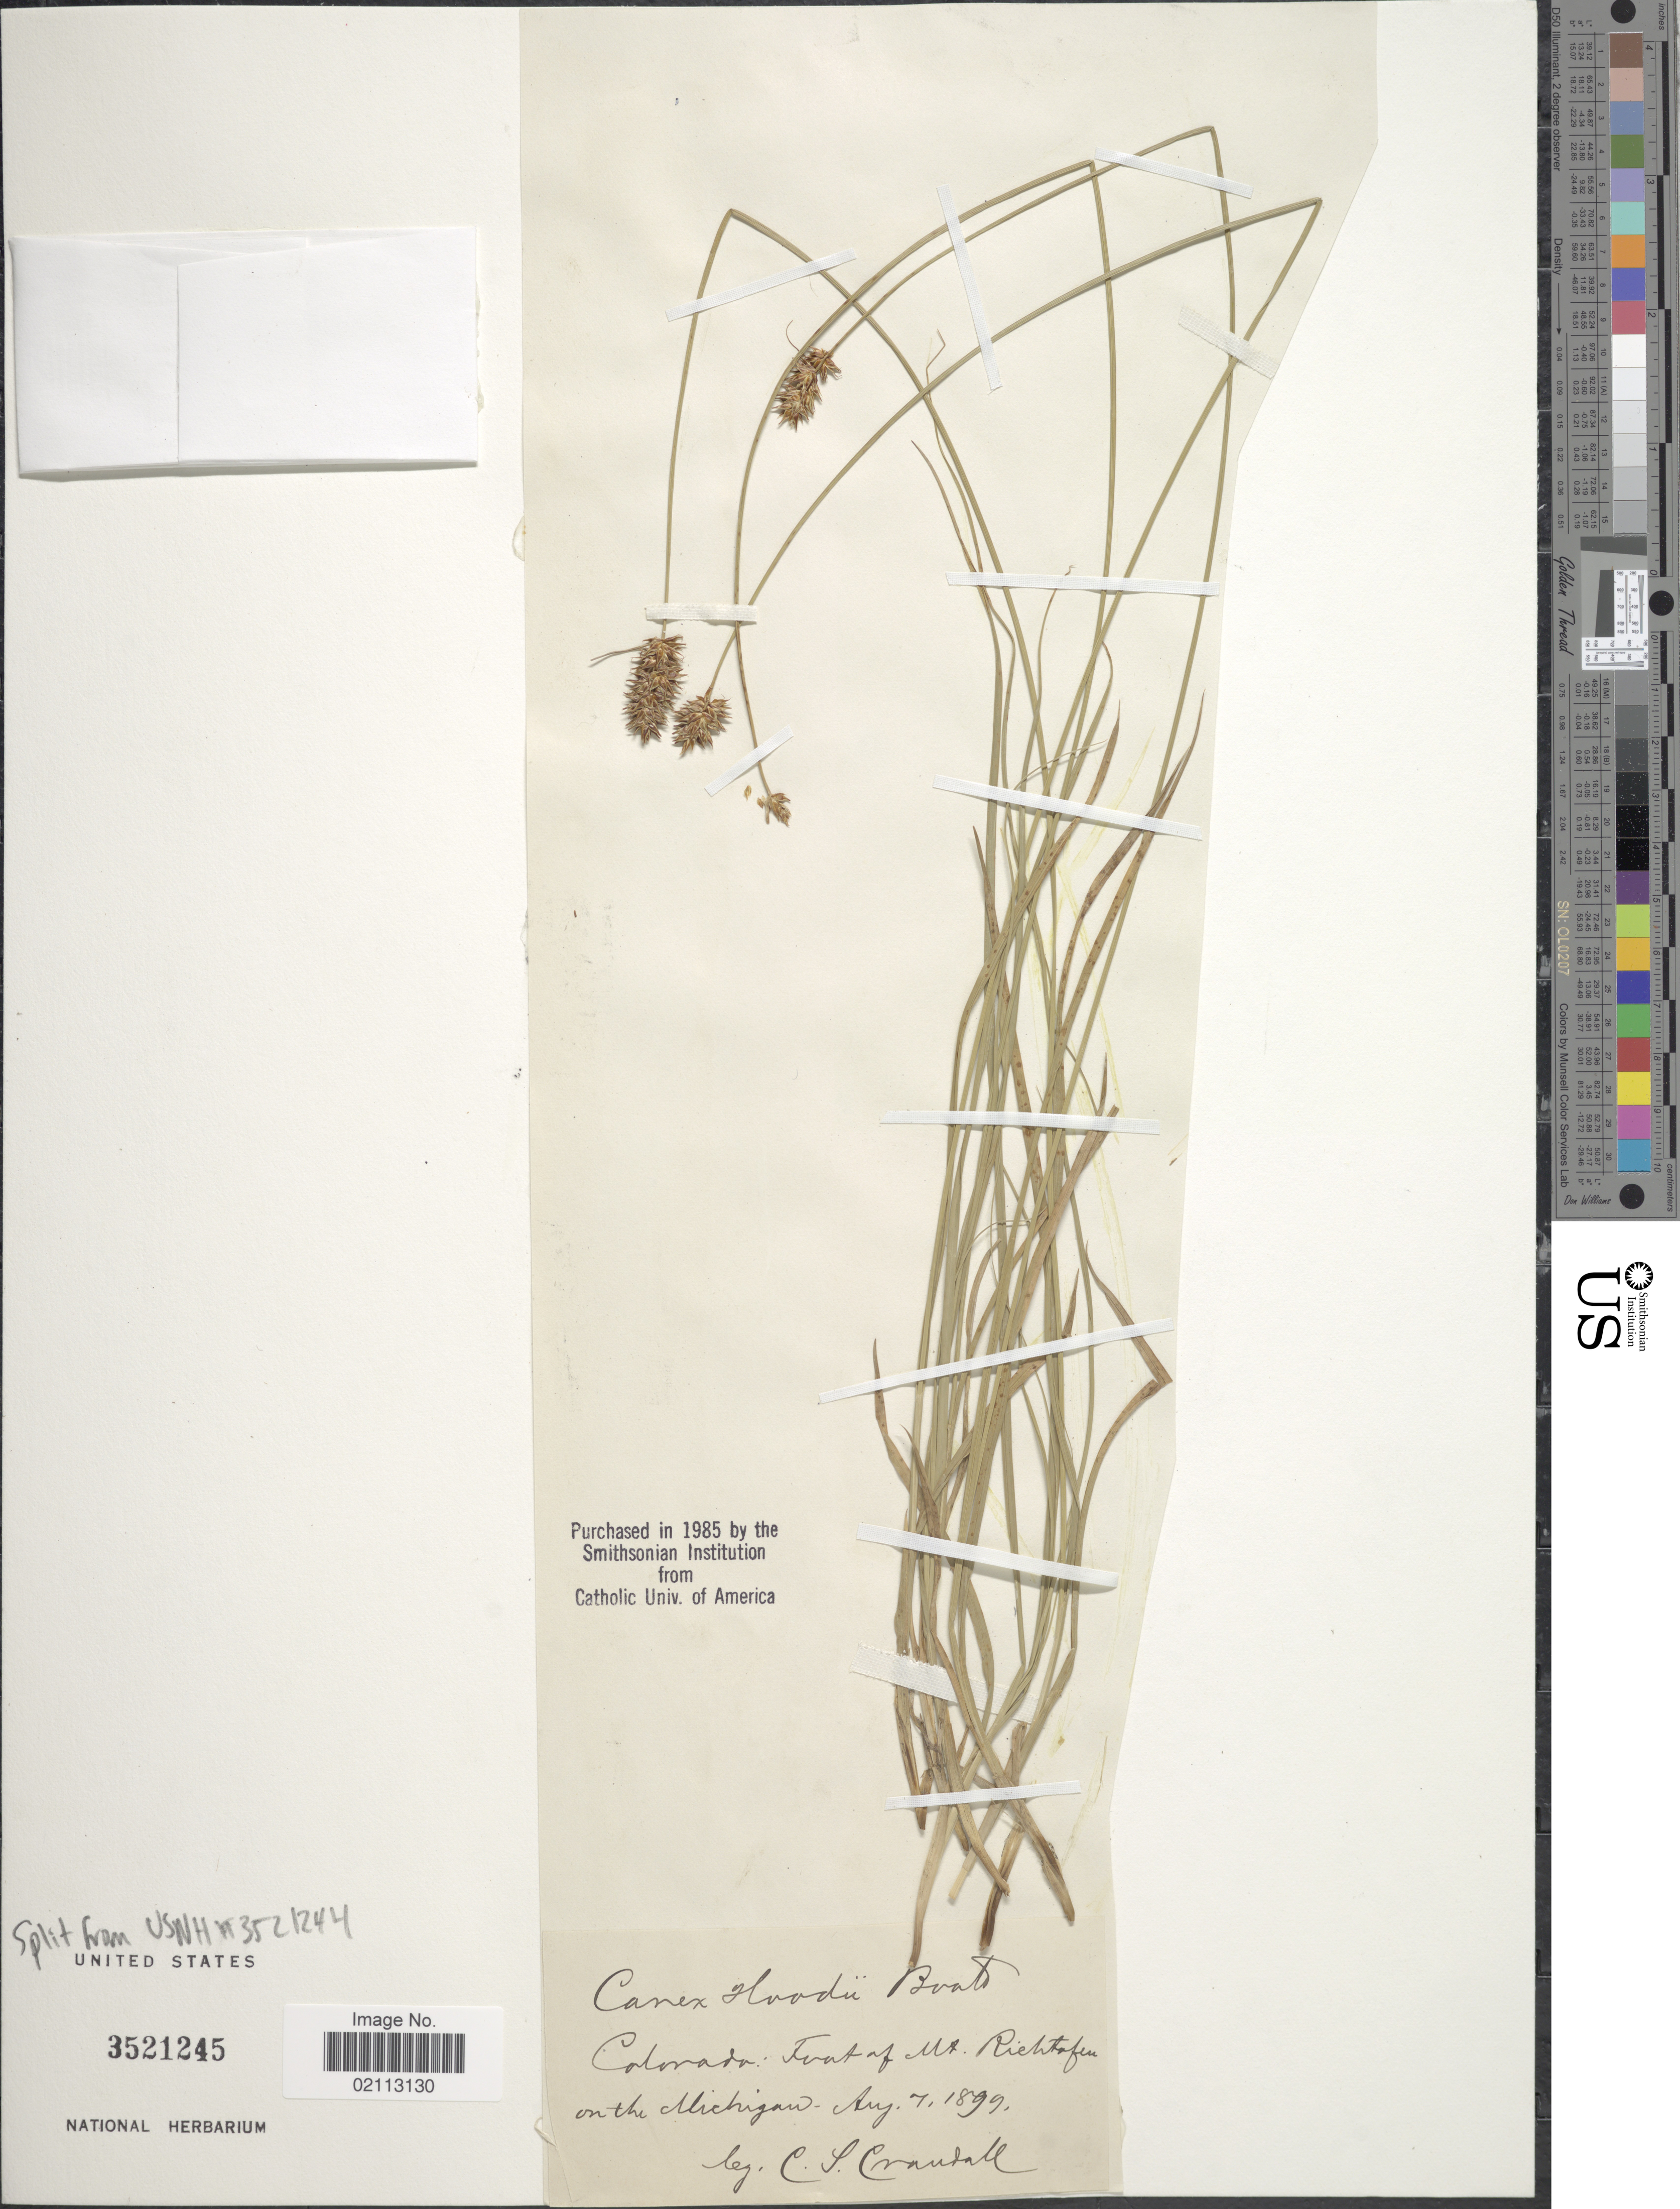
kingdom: Plantae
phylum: Tracheophyta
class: Liliopsida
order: Poales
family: Cyperaceae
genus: Carex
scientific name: Carex hoodii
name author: Boott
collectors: C. Crandall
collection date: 1899-08-07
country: United States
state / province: Colorado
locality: Foot of Mt. Richthofen on the Michigan Creek.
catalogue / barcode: US 3521245